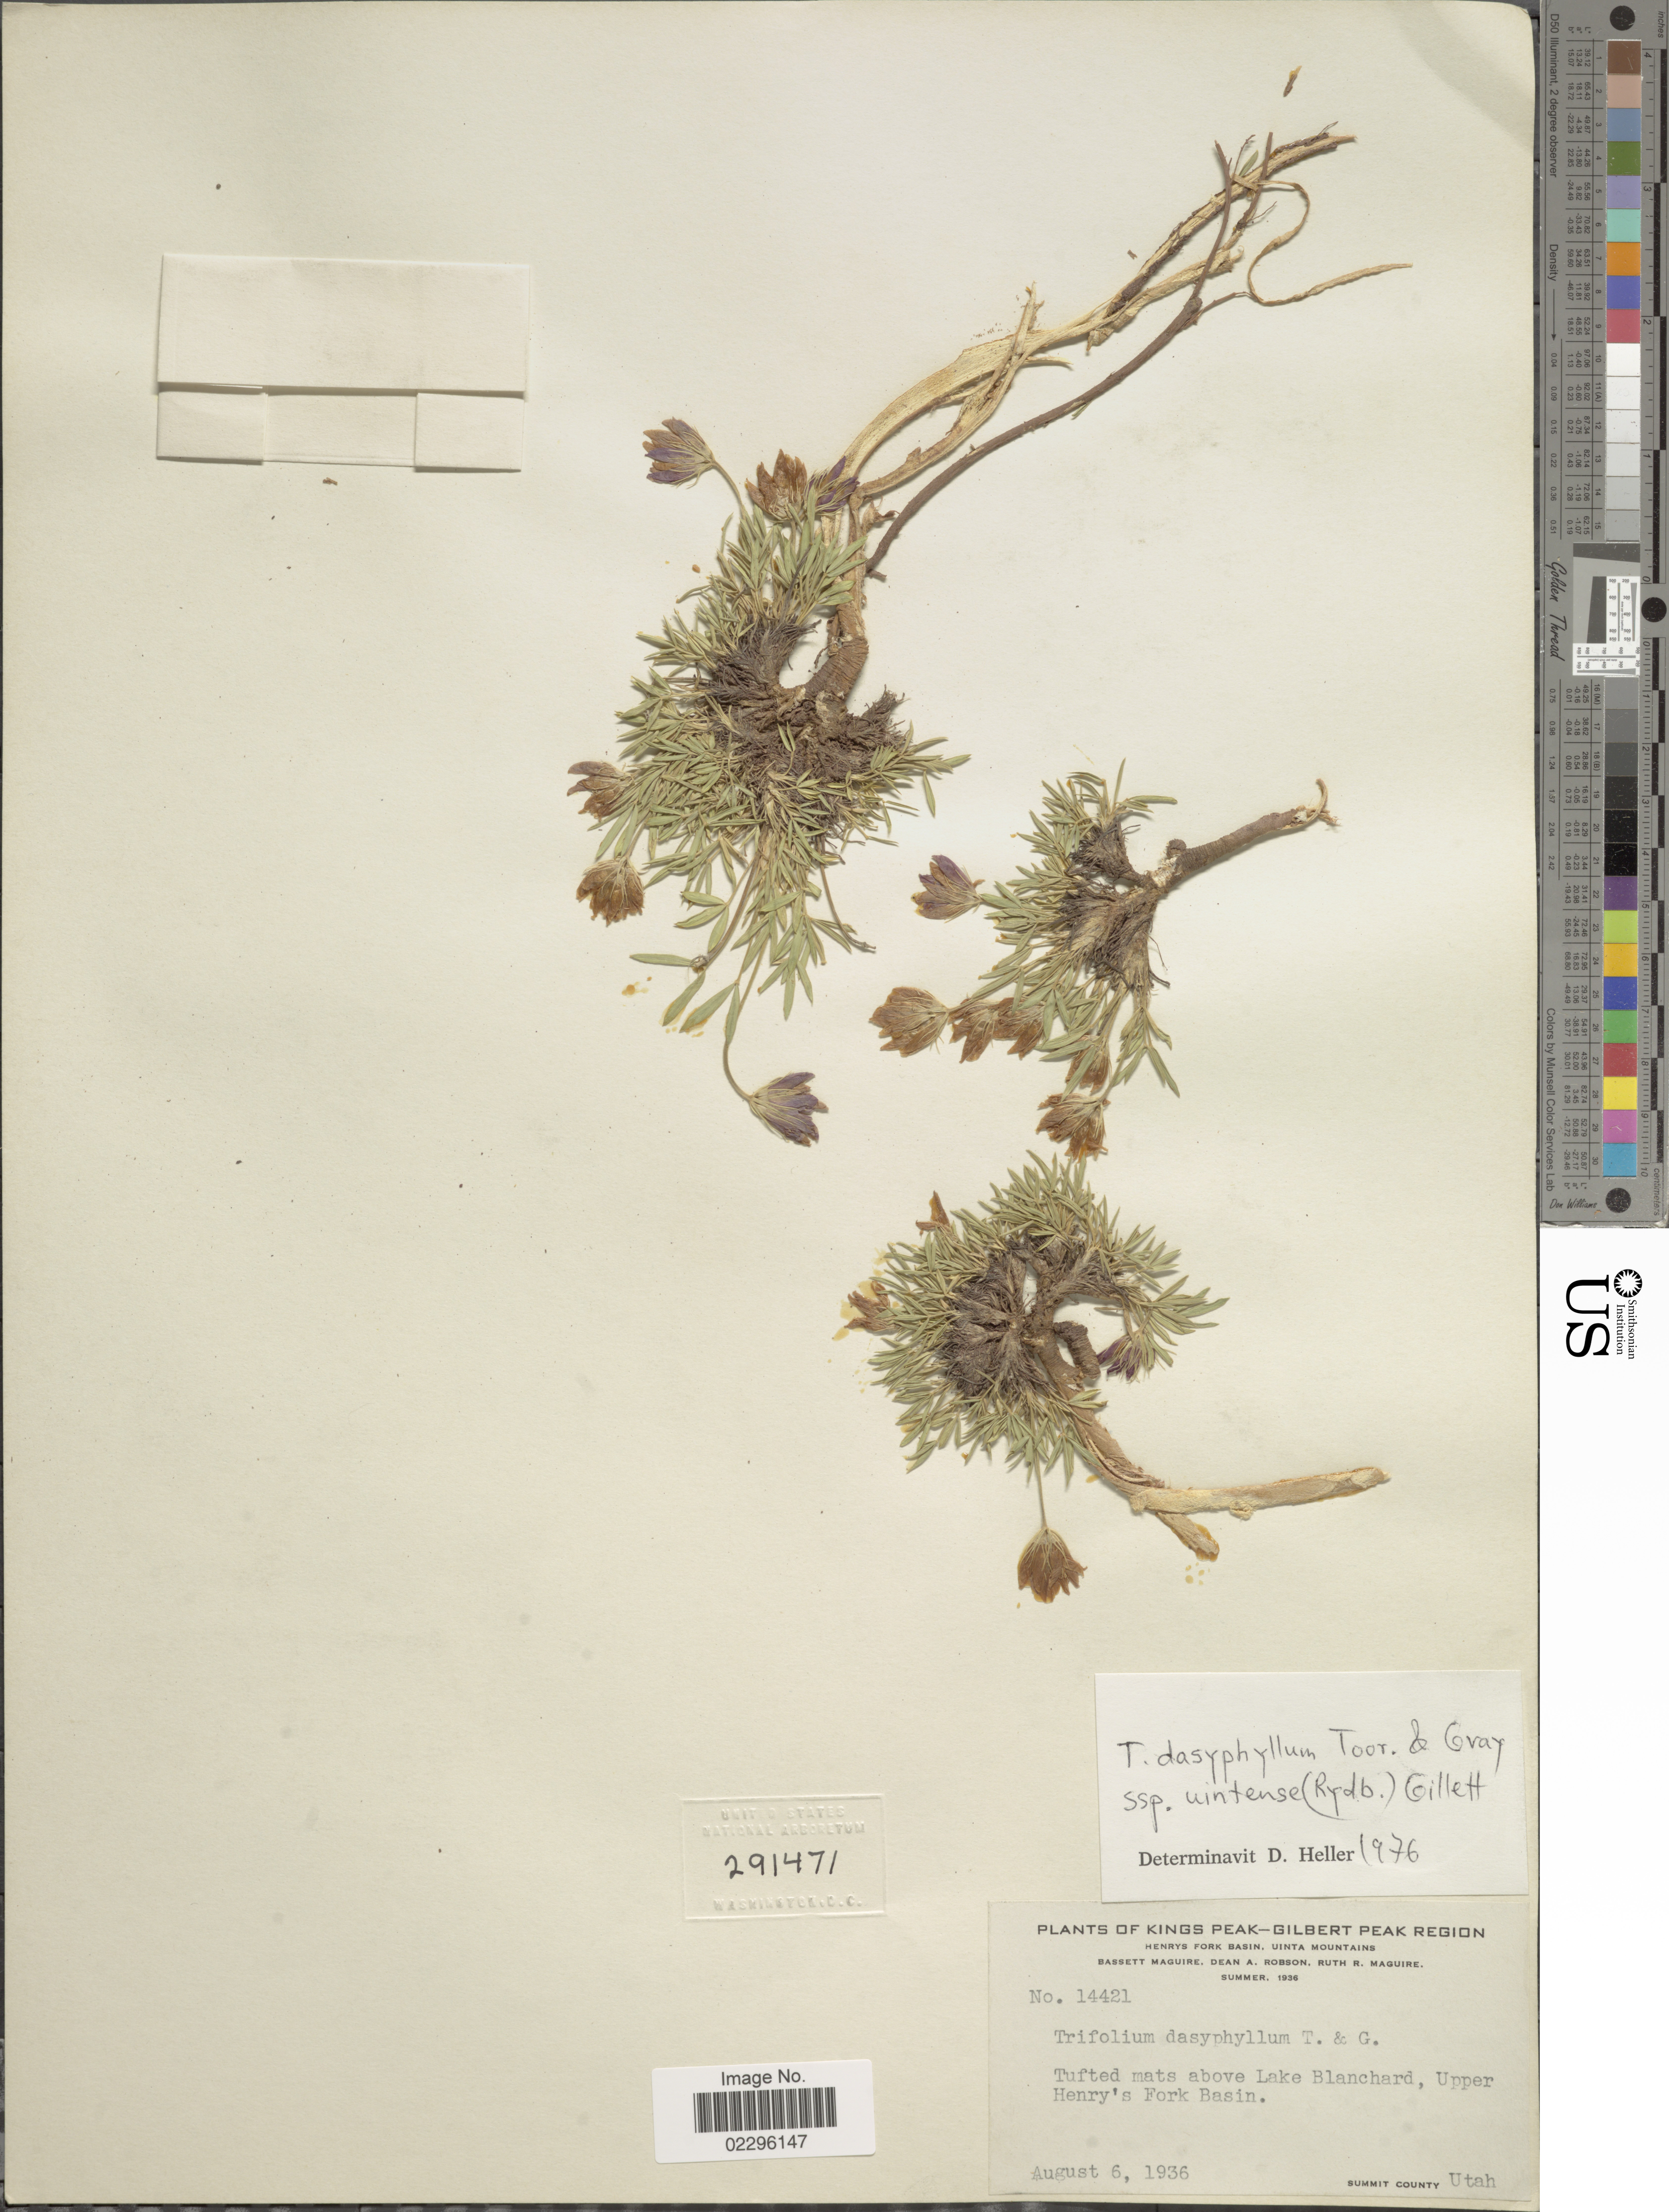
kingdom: Plantae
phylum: Tracheophyta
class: Magnoliopsida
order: Fabales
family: Fabaceae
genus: Trifolium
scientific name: Trifolium dasyphyllum subsp. uintense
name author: (Rydb.) J.M. Gillett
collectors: B. Maguire, D. Robson & R. R. Maguire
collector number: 14421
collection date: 1936-08-06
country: United States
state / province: Utah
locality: Kings Peak-Gilbert Peak Region, Henrys Fork basin, Uinta Mountains, Tufted mats above Lake Blanchard, Upper Henry's Fork Basin, Summit County